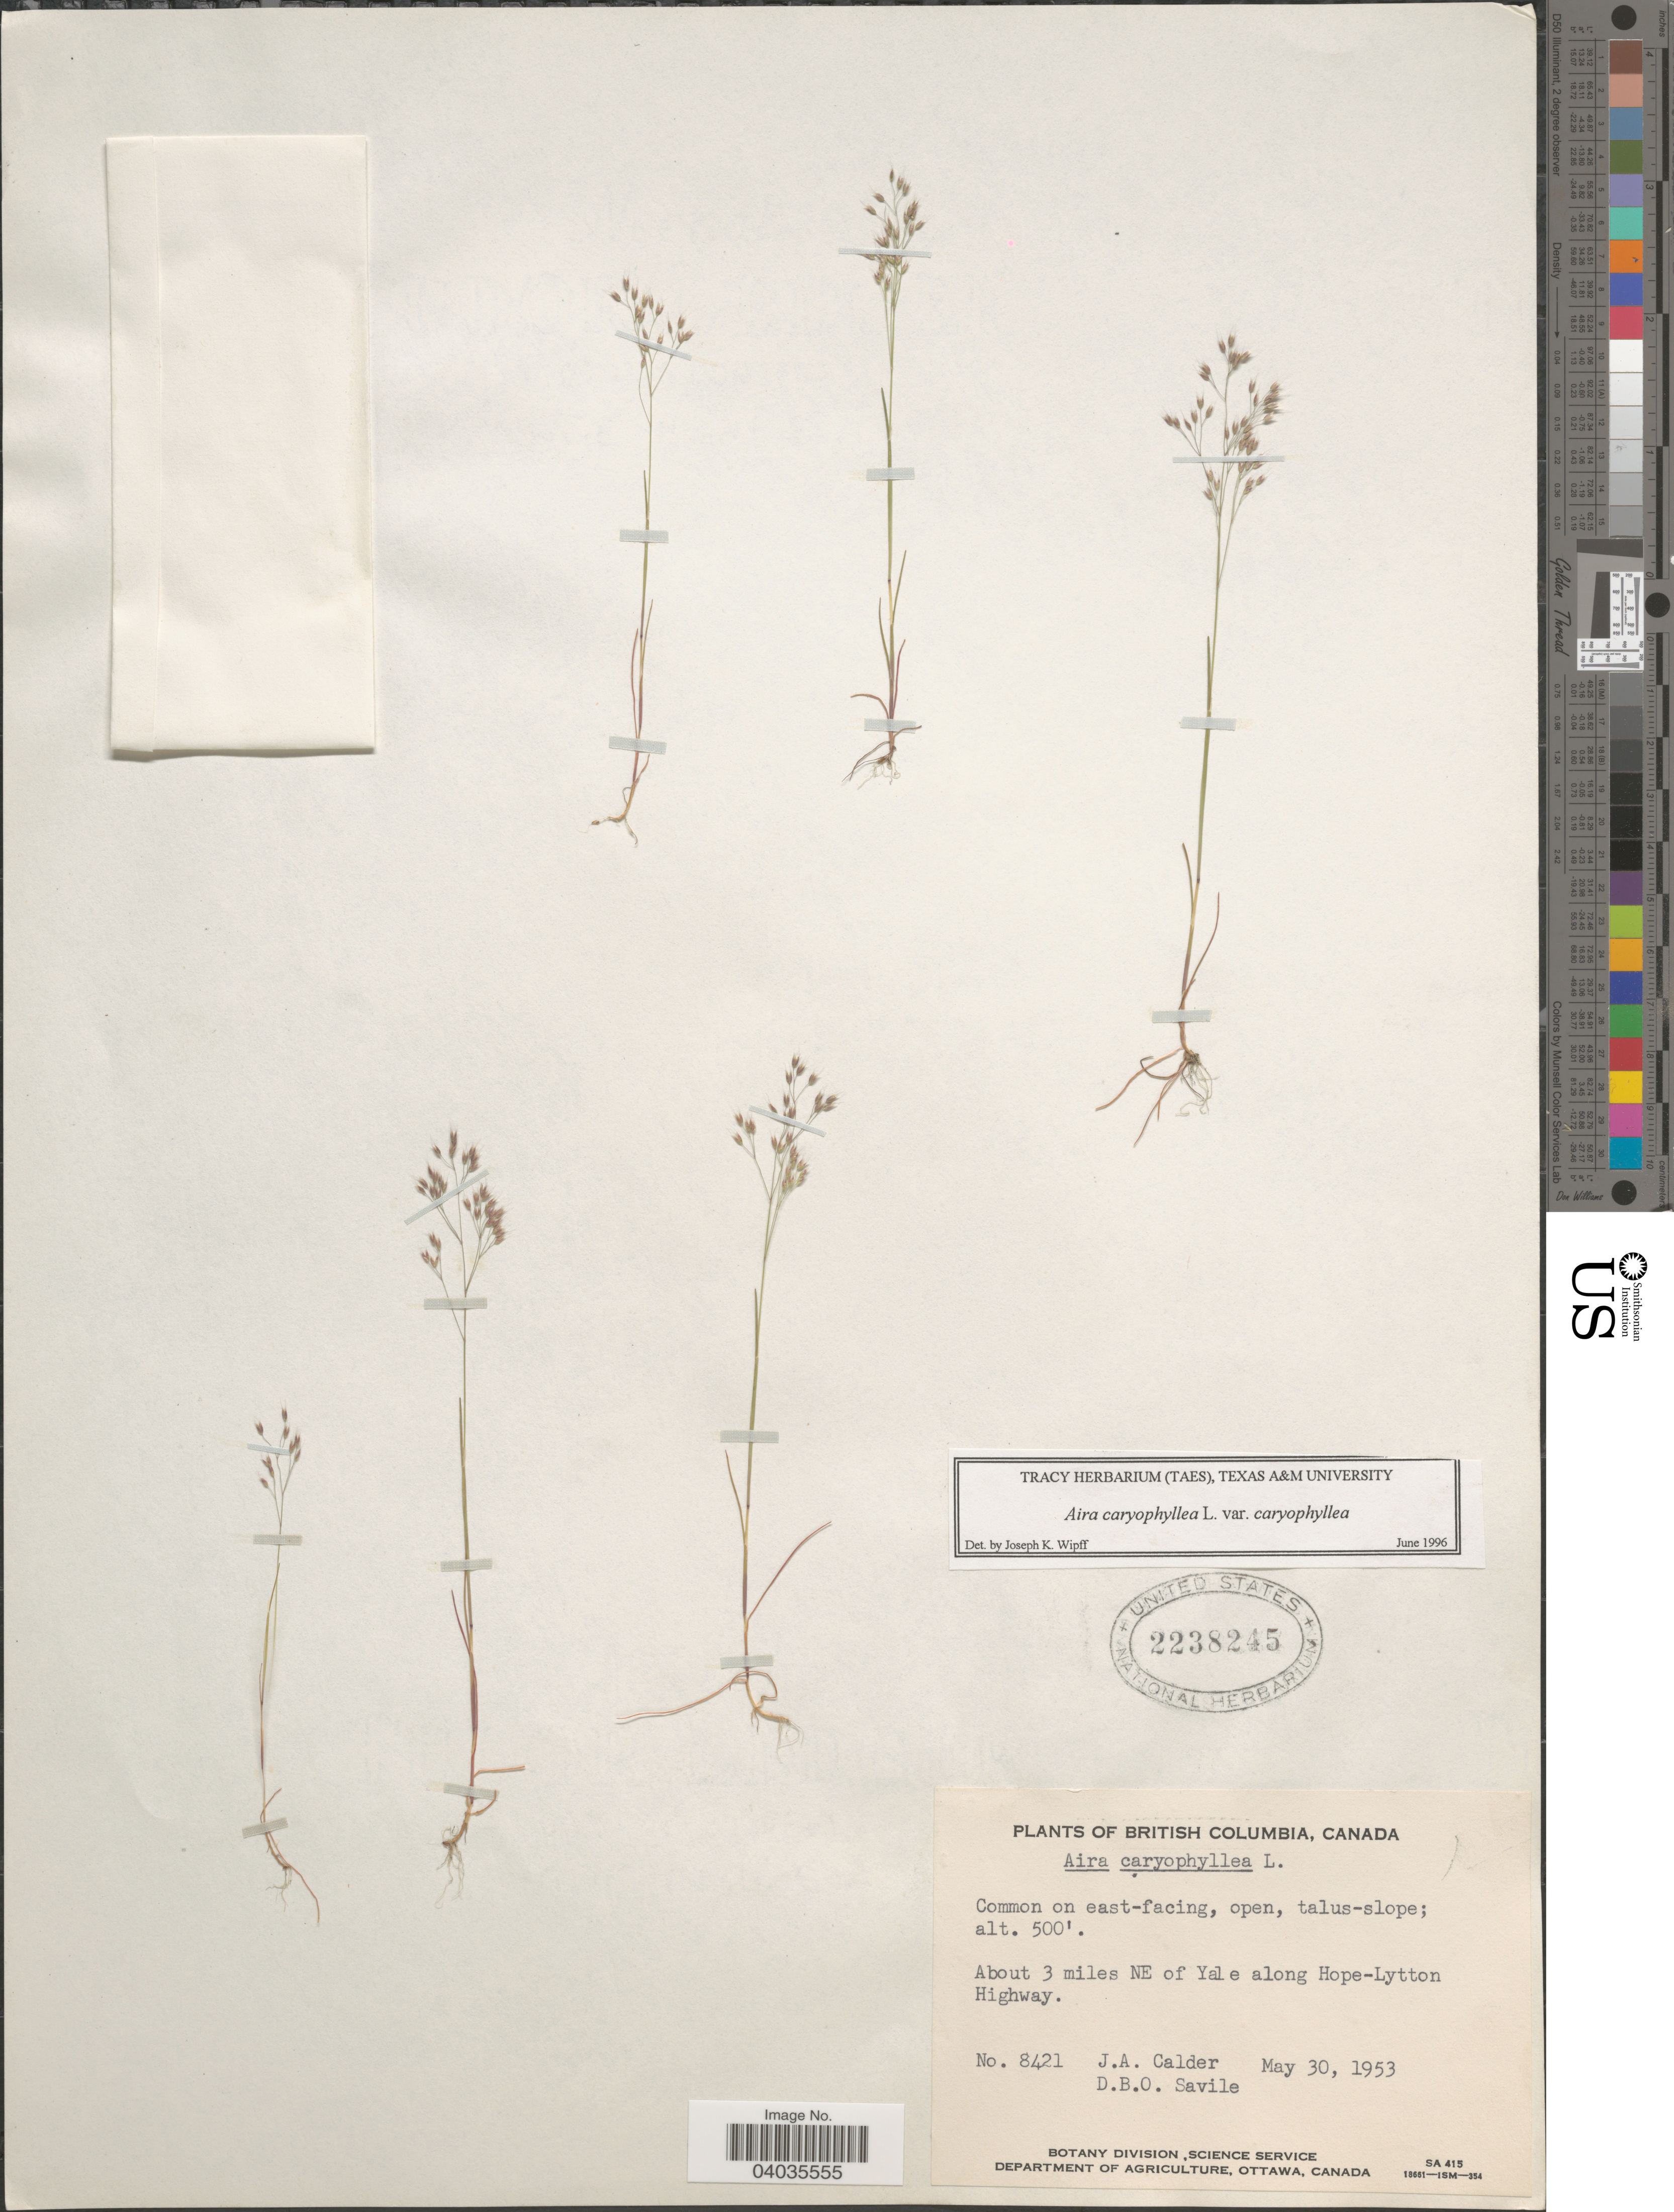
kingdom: Plantae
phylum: Tracheophyta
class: Liliopsida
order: Poales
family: Poaceae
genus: Aira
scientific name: Aira caryophyllea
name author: L.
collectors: J. A. Calder & D. Savile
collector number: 8421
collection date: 1953-05-30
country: Canada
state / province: British Columbia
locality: On east-facing, open, talus-slope. About 3 miles NE of Yal e along Hope-Lytton Highway.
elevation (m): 152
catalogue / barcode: US 2238245